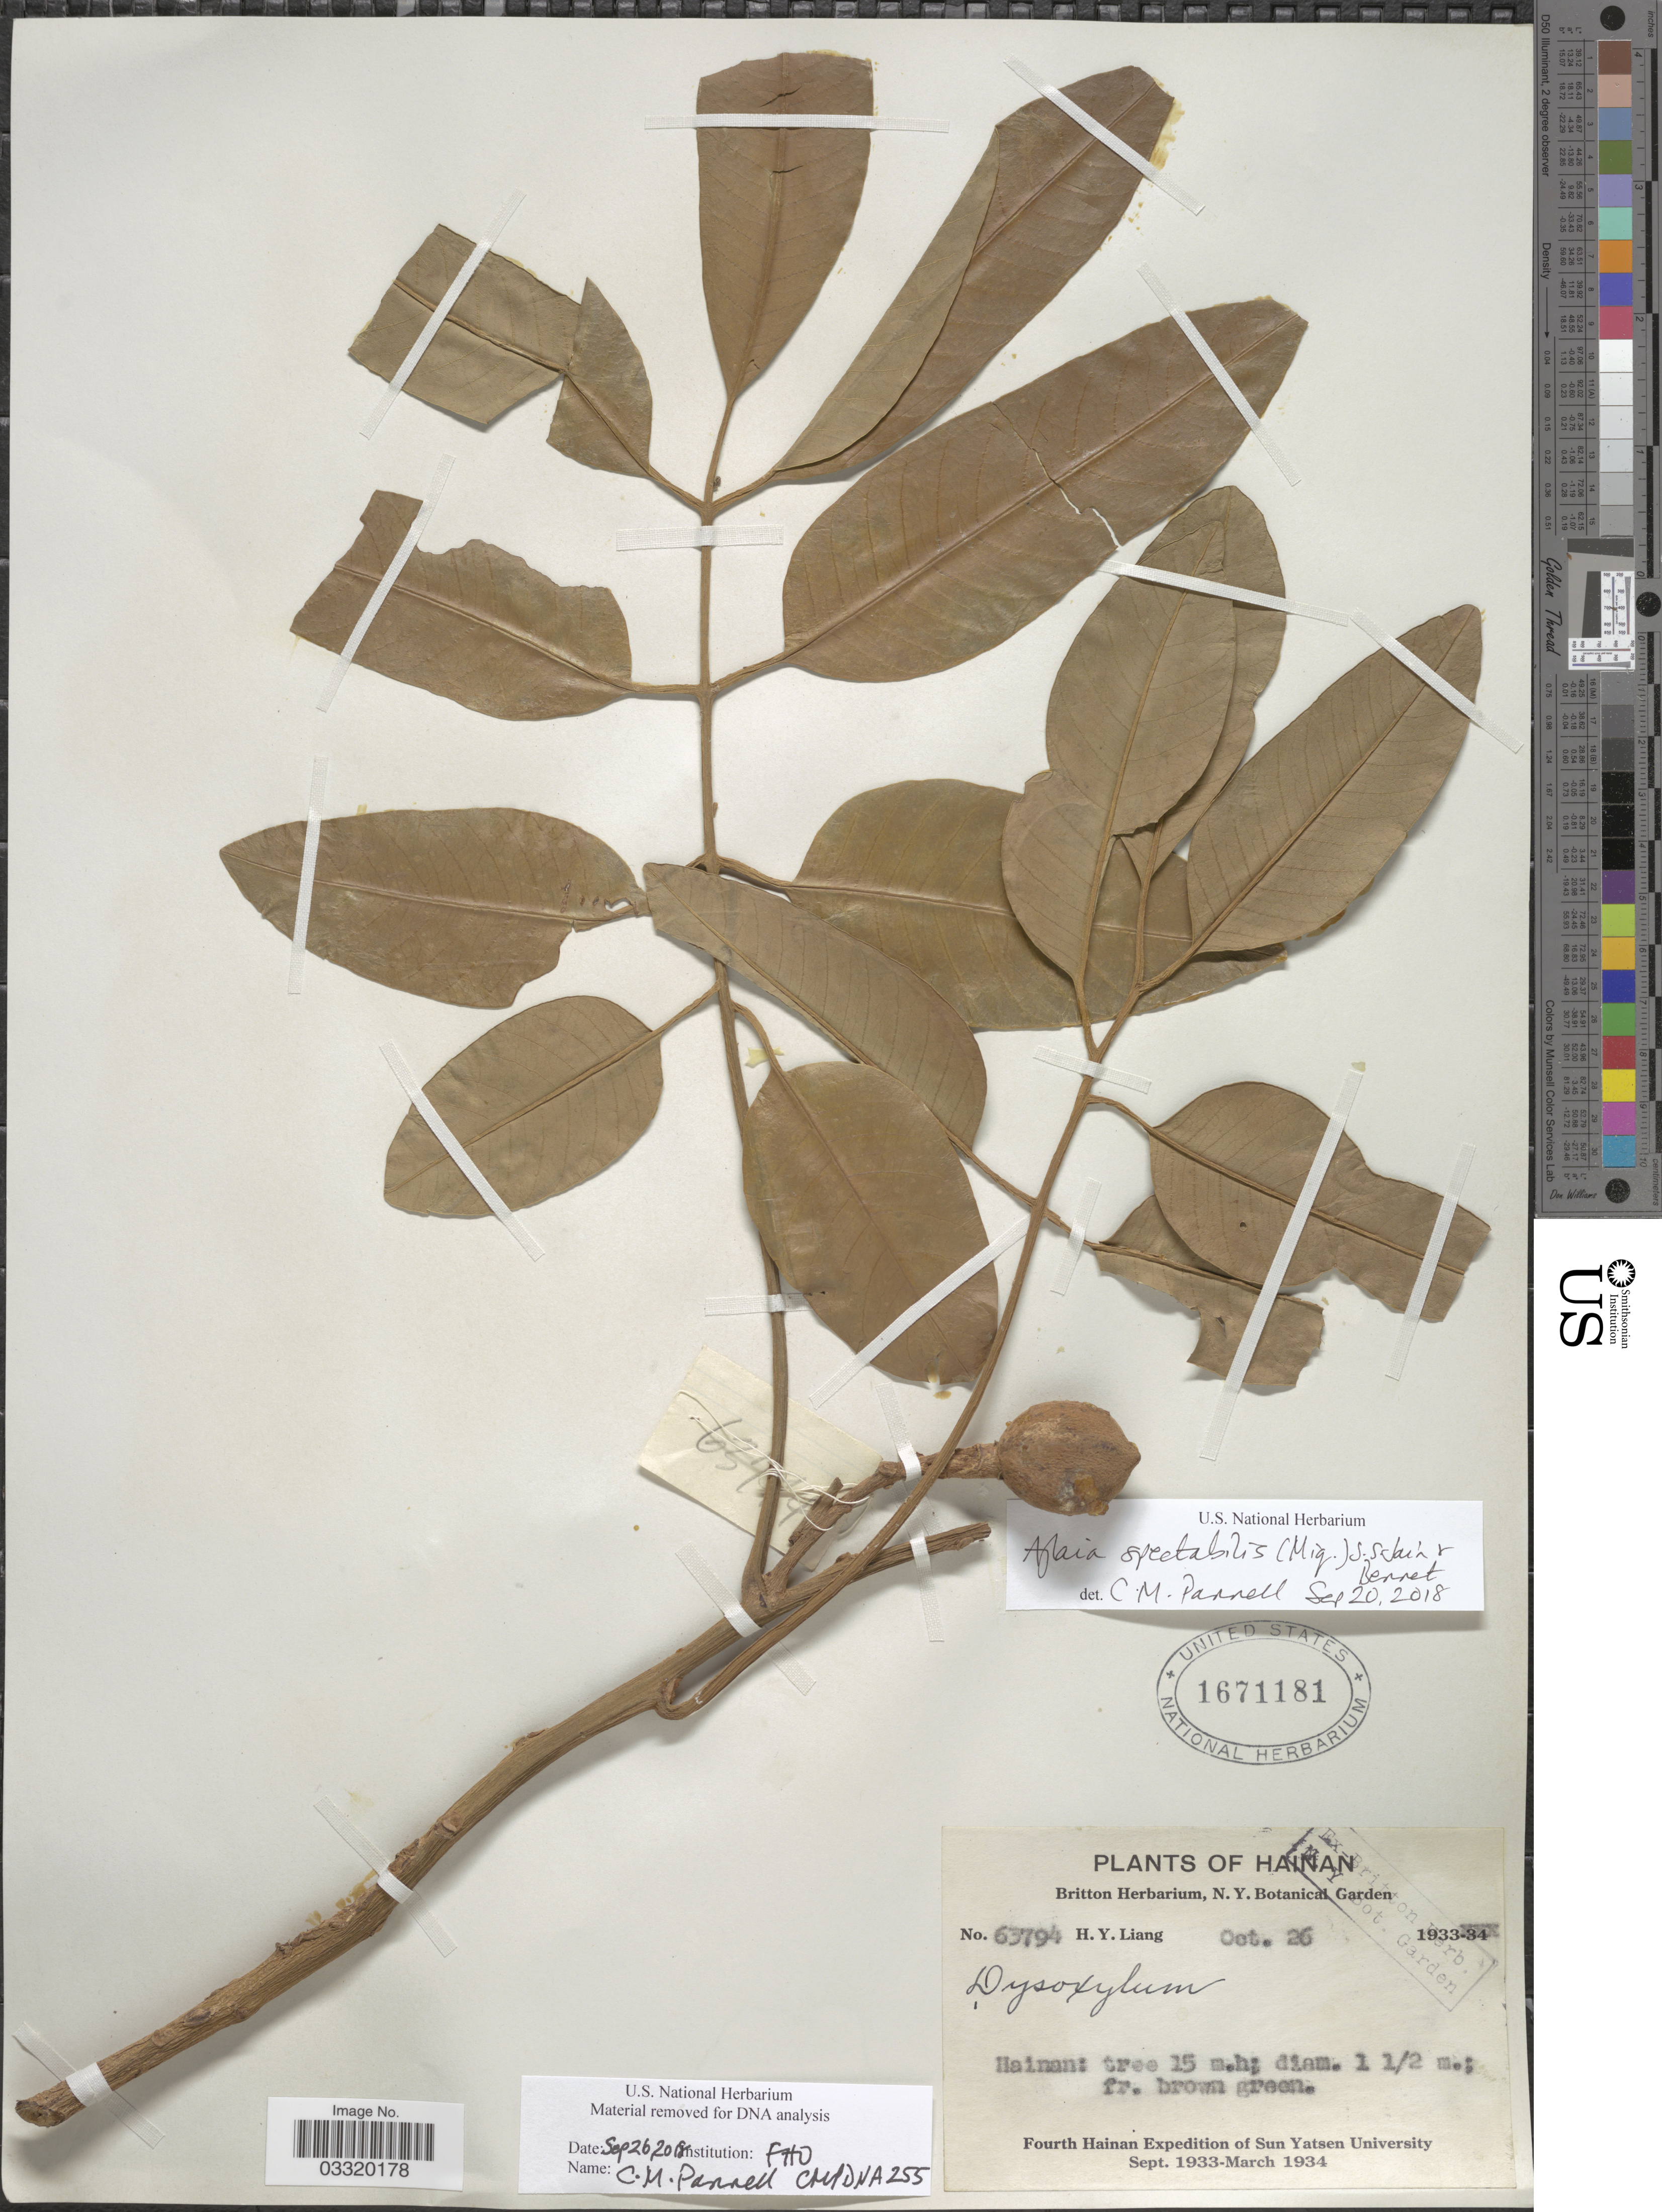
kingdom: Plantae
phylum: Tracheophyta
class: Magnoliopsida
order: Sapindales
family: Meliaceae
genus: Aglaia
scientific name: Aglaia spectabilis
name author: (Miq.) S.S. Jain & Bennet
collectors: H. Y. Liang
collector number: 63794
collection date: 1933-10-26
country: China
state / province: Hainan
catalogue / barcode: US 1671181